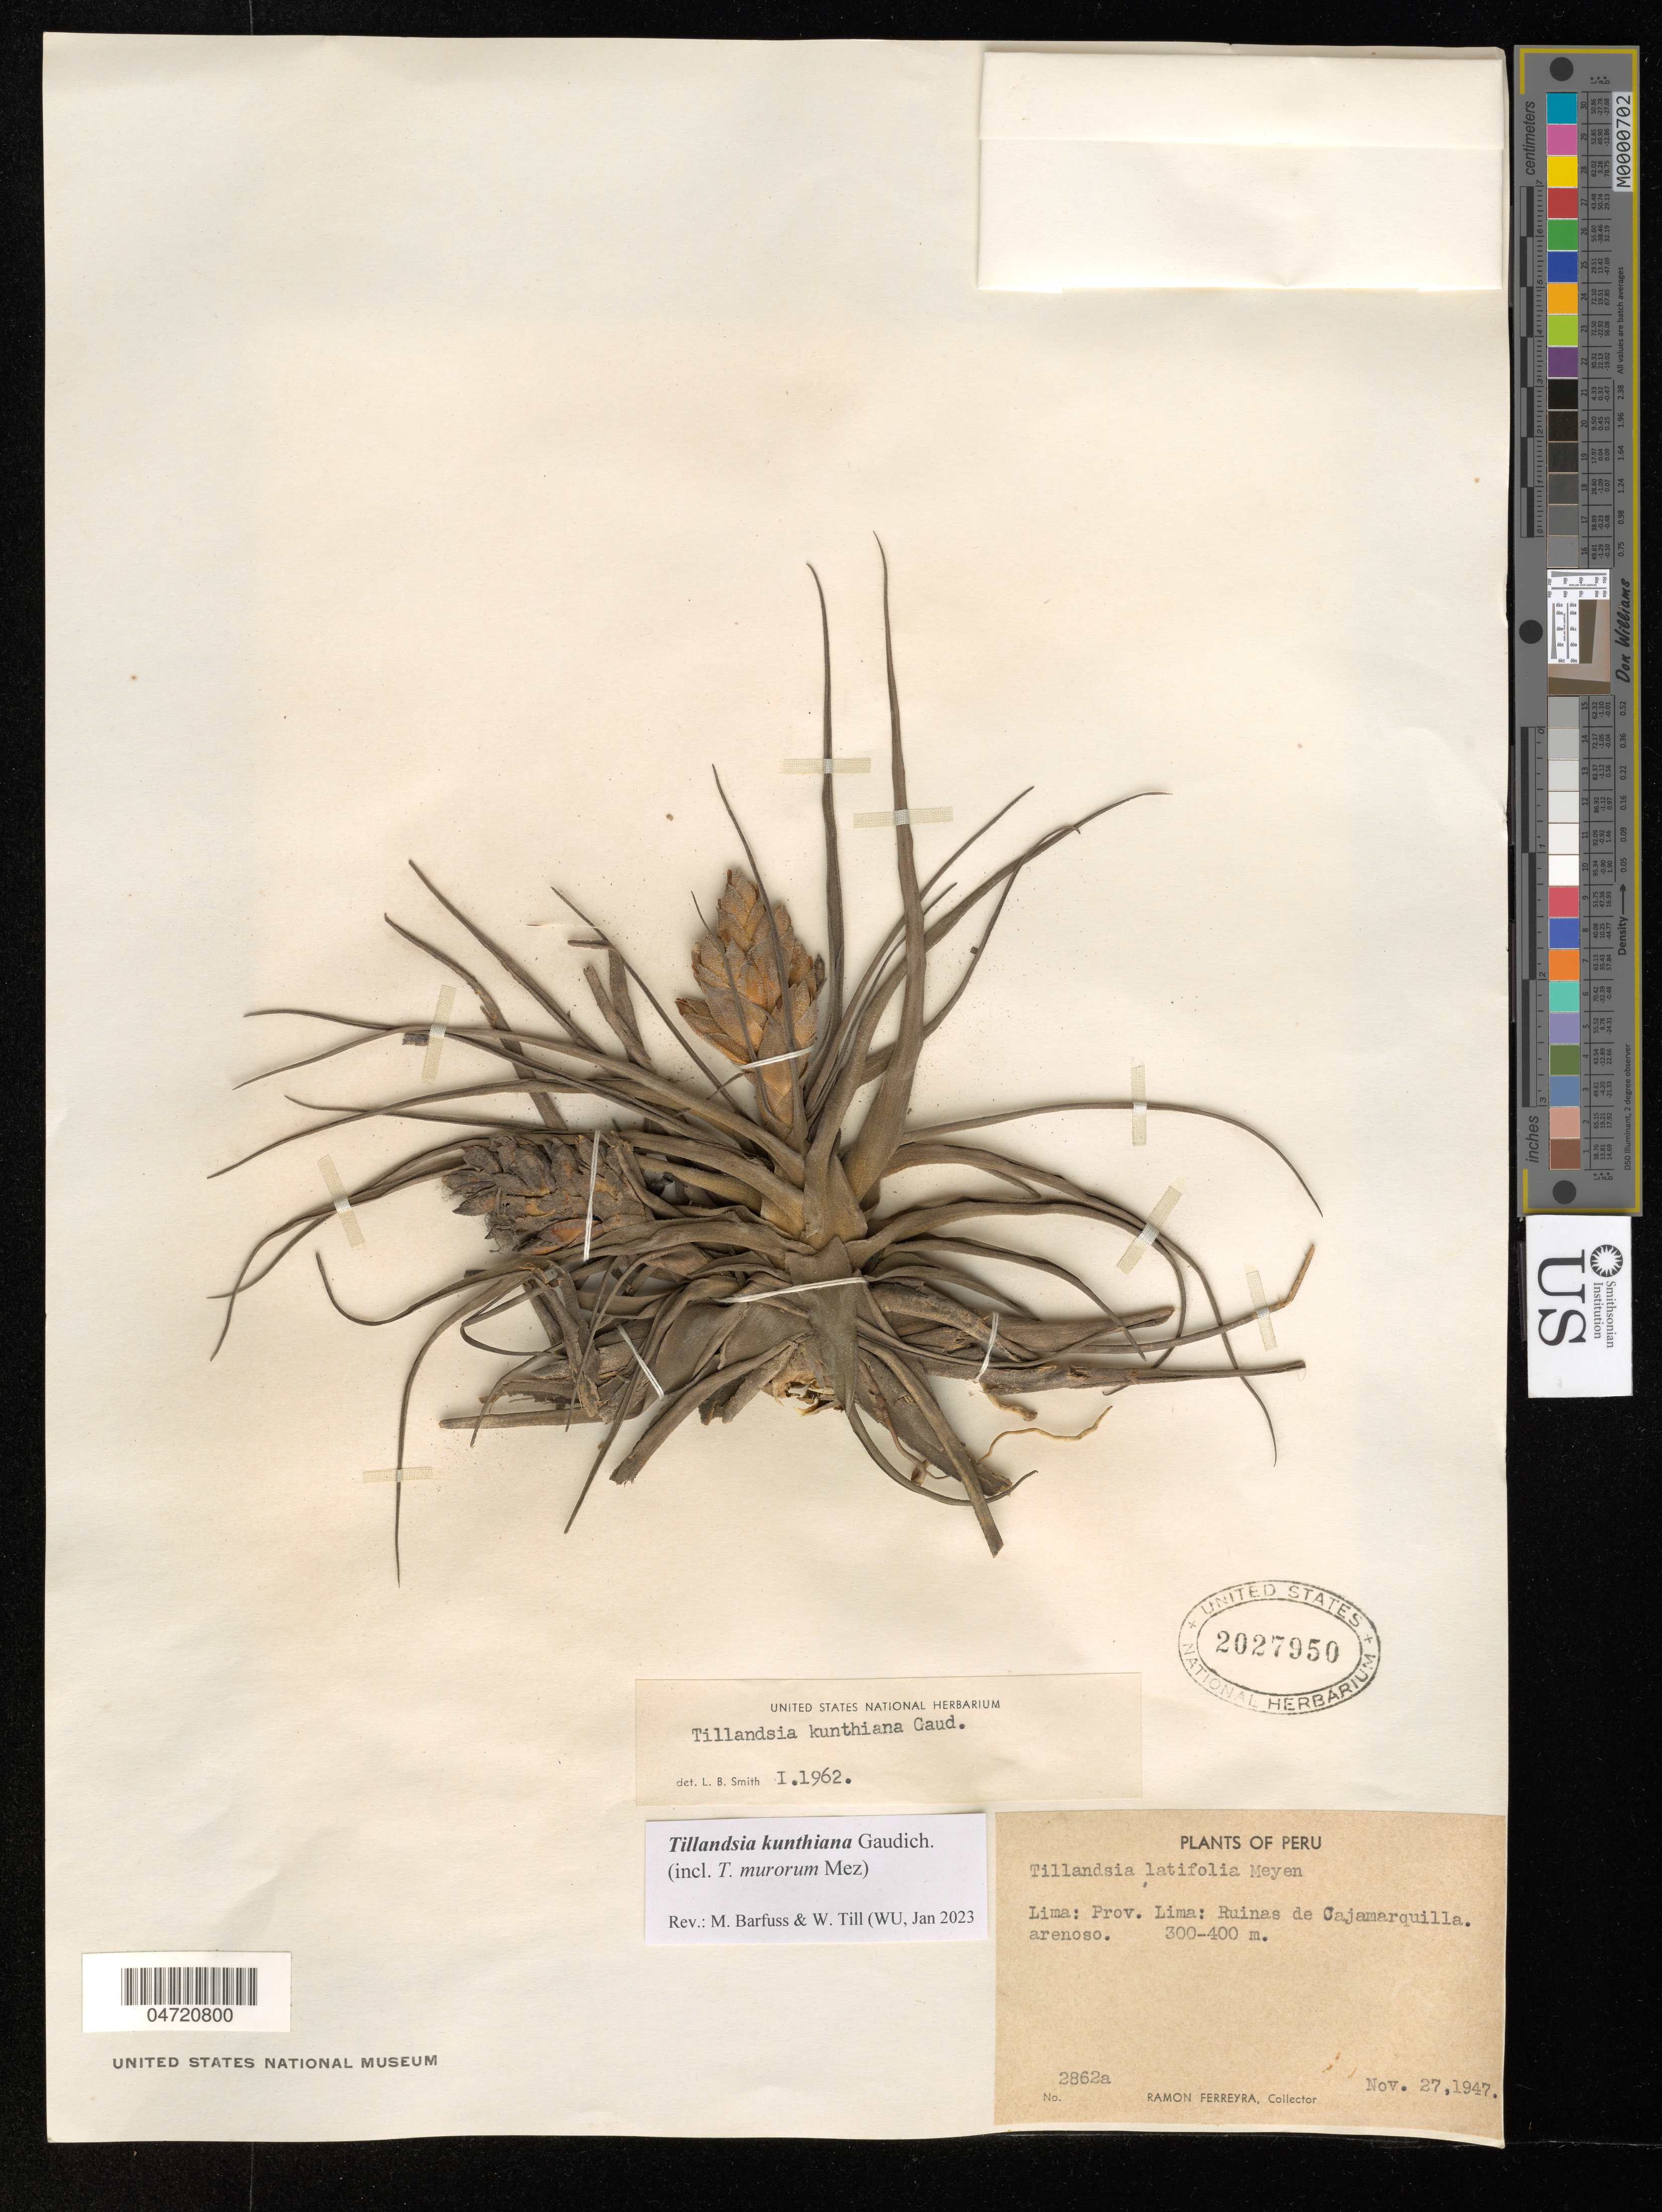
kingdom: Plantae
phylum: Tracheophyta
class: Liliopsida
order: Poales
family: Bromeliaceae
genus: Tillandsia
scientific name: Tillandsia kunthiana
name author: Gaudich.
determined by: Barfuss, Michael H.; Till, W.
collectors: R. A. Ferreyra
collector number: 2862 a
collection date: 1947-11-27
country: Peru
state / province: Lima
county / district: Lima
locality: Ruinas de Cajamarquilla.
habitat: Arenoso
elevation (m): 300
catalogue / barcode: US 2027950